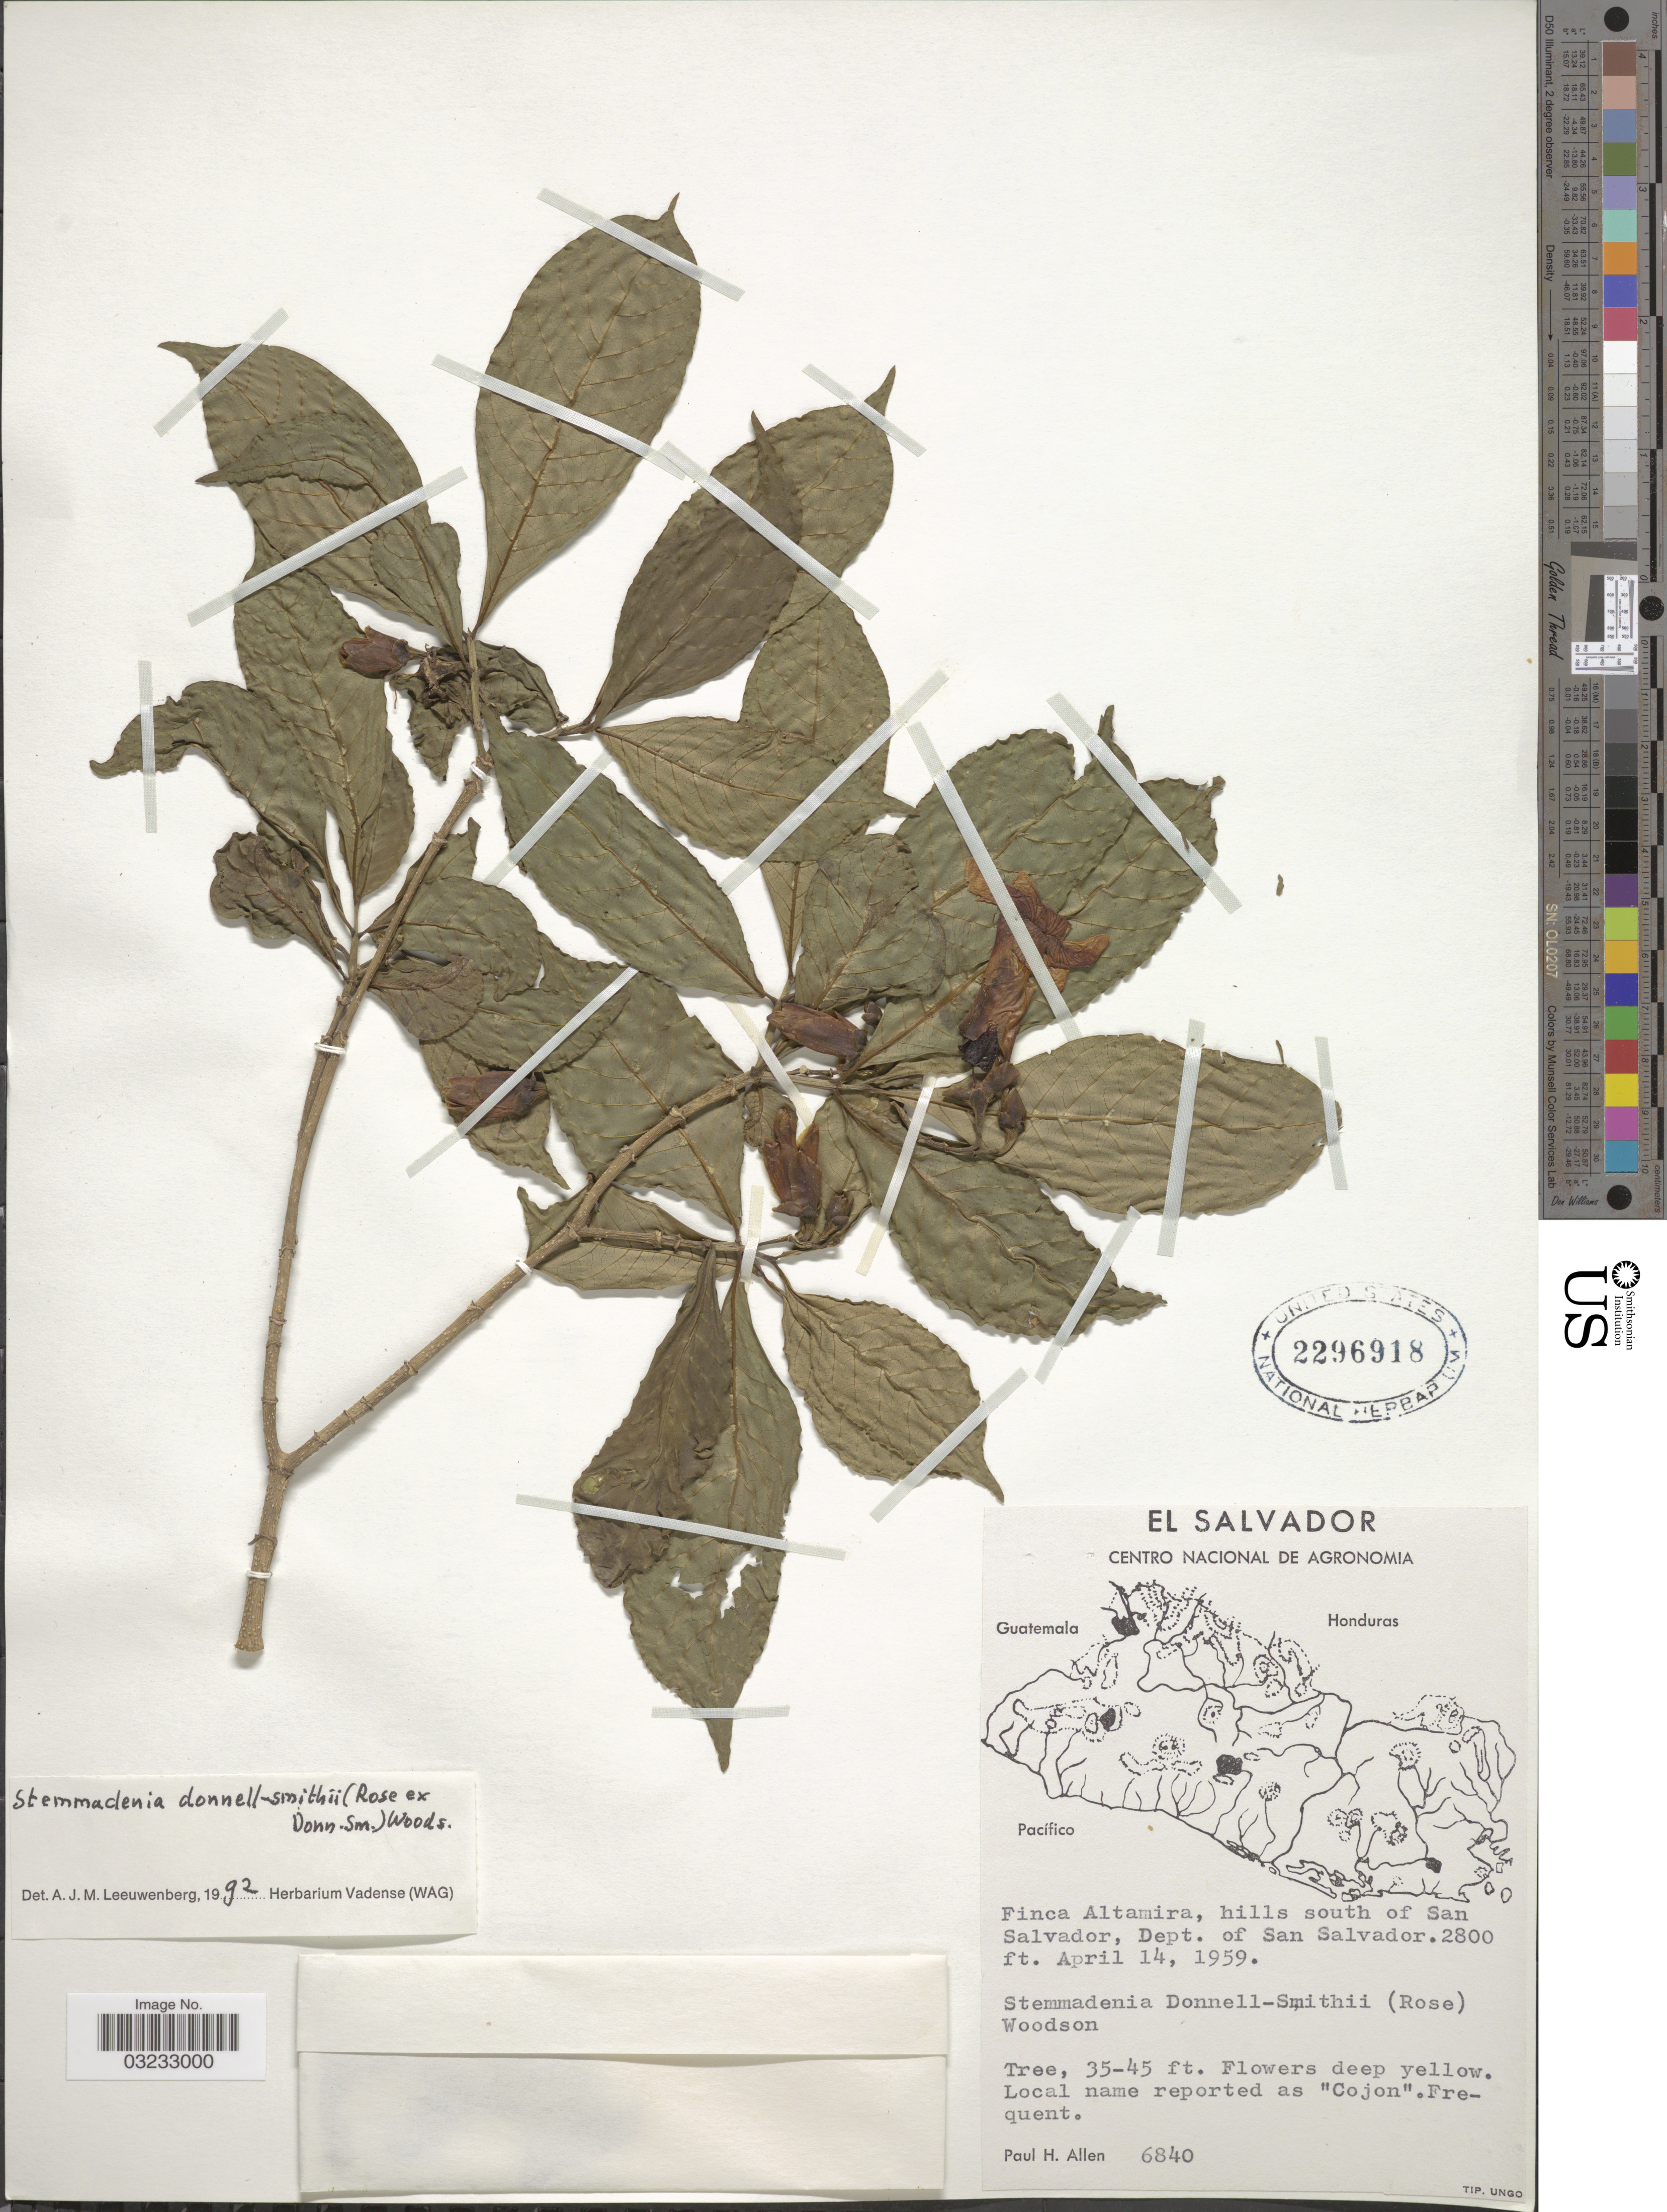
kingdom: Plantae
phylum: Tracheophyta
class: Magnoliopsida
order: Gentianales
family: Apocynaceae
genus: Stemmadenia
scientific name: Stemmadenia donnell-smithii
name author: (Rose ex Donn. Sm.) Woodson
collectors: P. H. Allen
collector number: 6840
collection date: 1959-04-14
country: El Salvador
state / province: San Salvador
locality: Finca Altamira, hills south of San Salvador, Dept. of San Salvador.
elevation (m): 853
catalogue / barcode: US 2296918